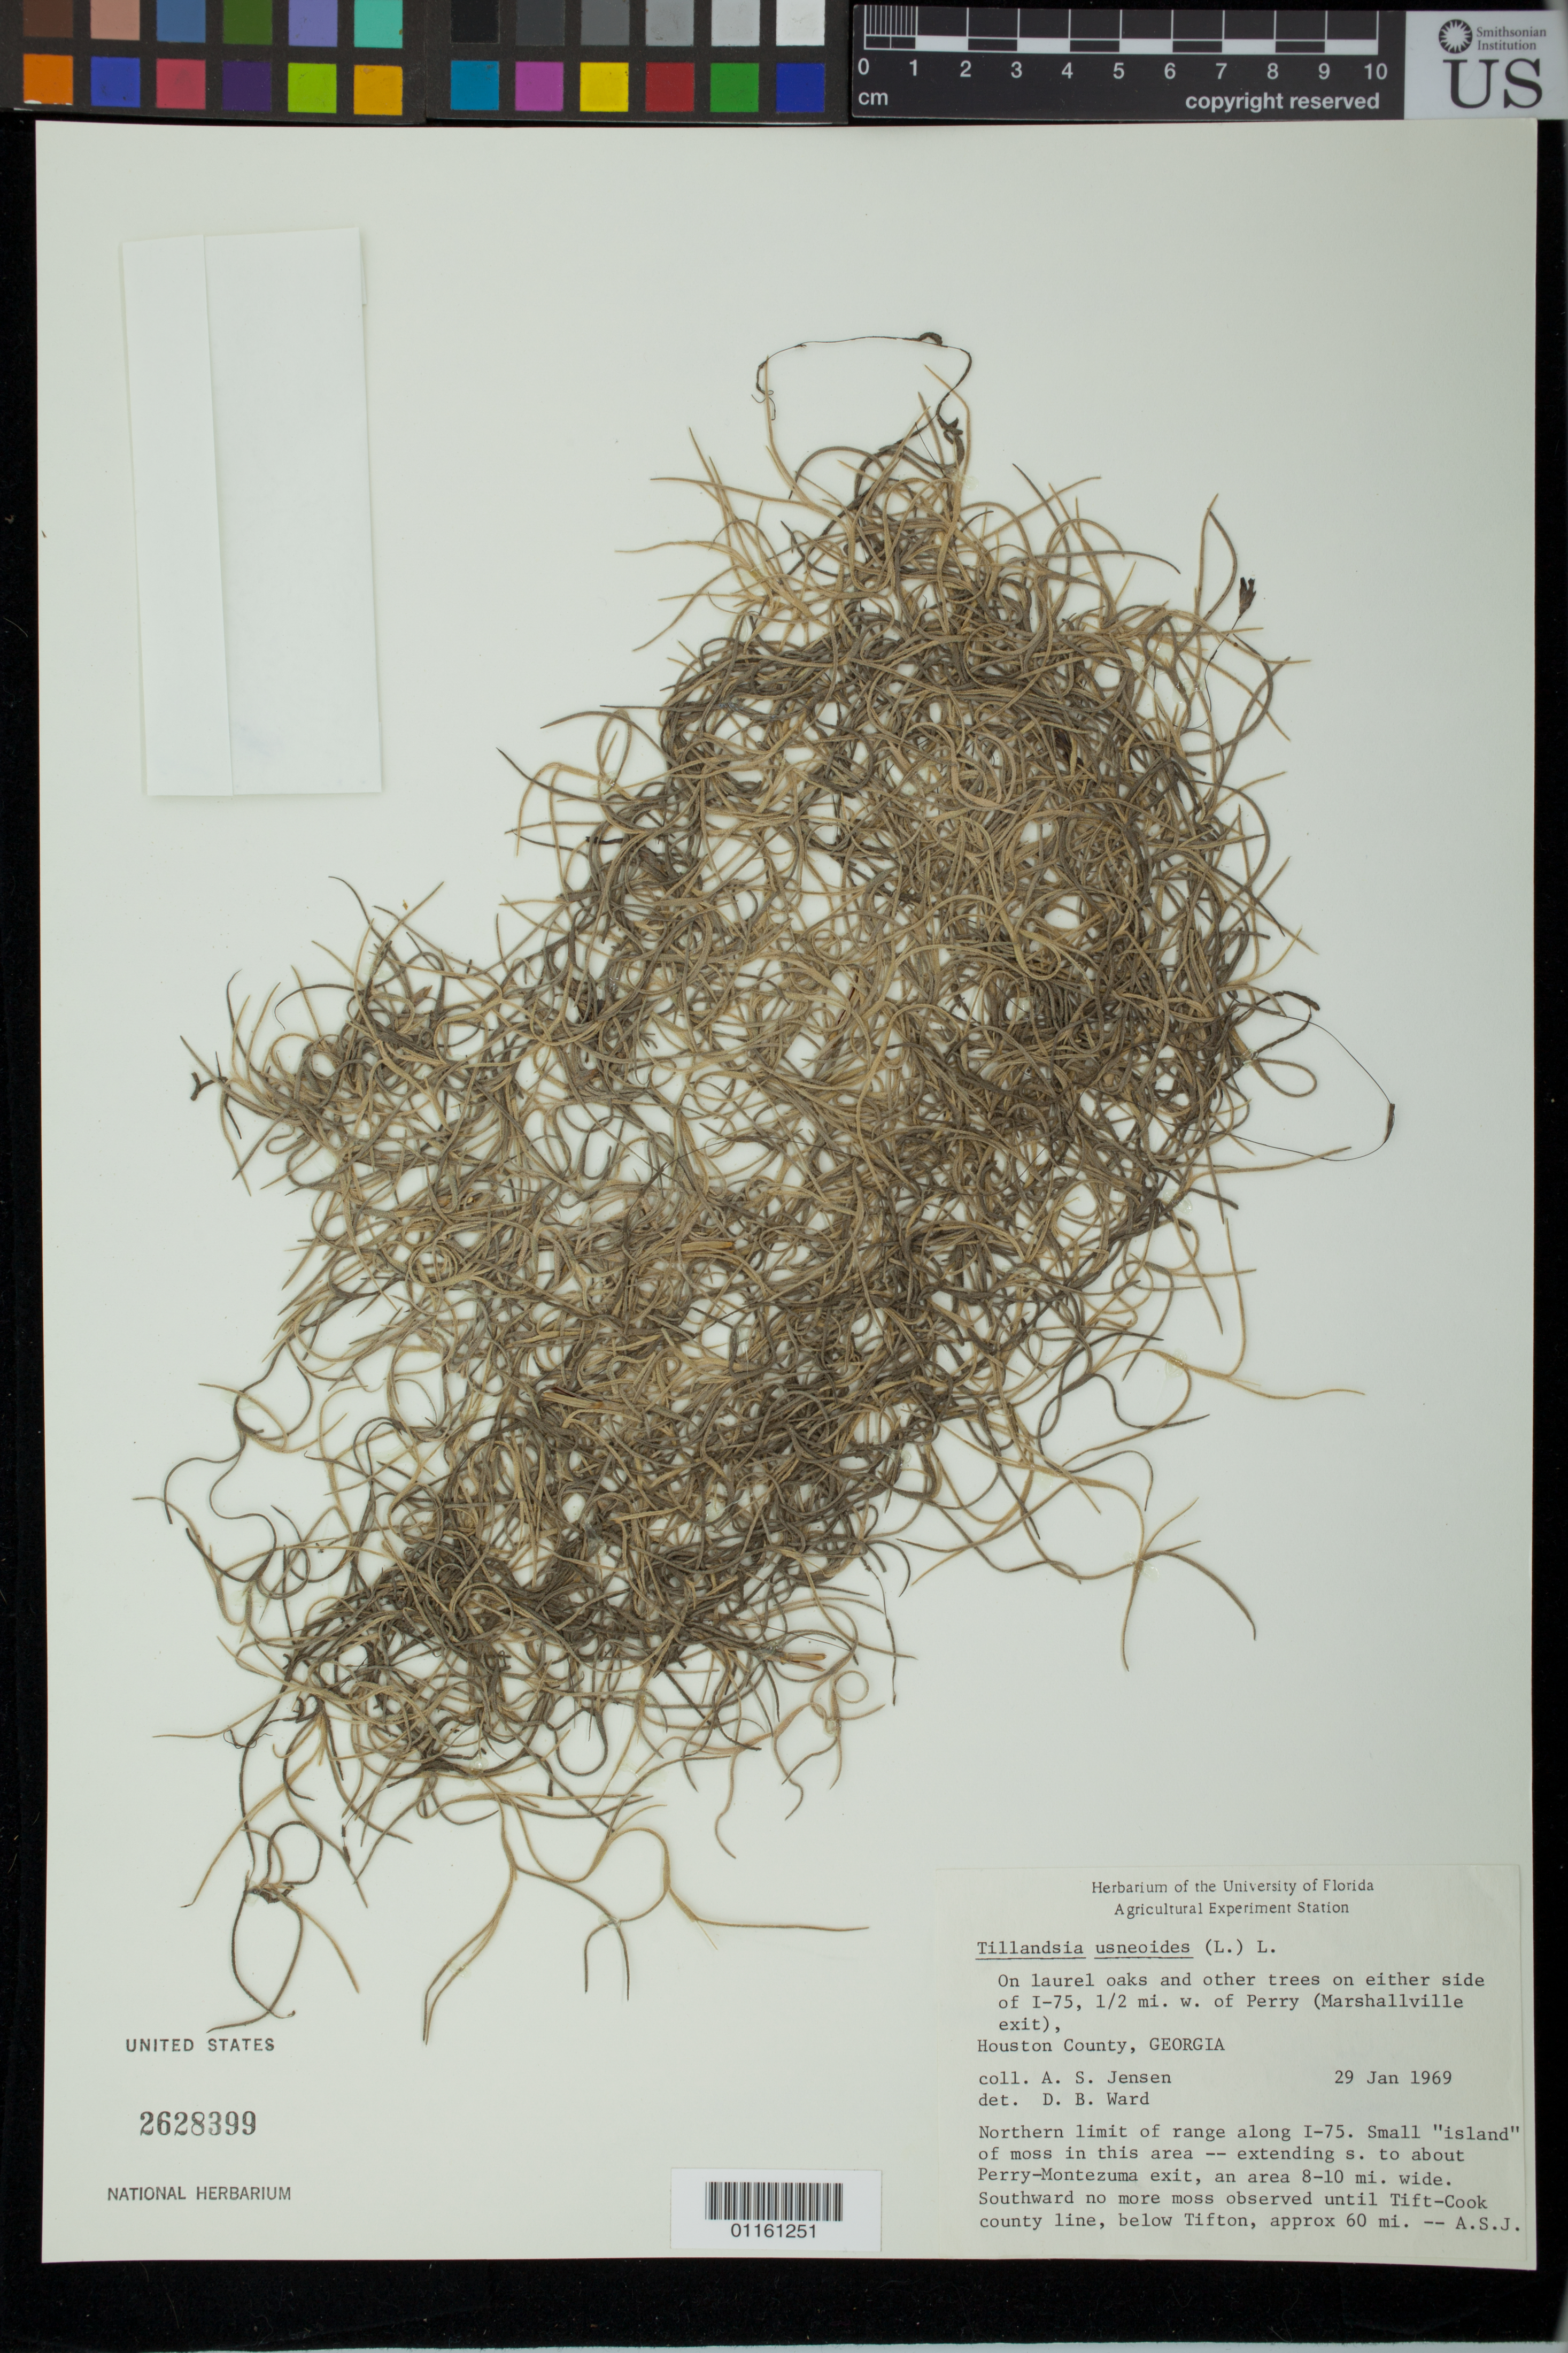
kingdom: Plantae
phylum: Tracheophyta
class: Liliopsida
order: Poales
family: Bromeliaceae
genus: Tillandsia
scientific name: Tillandsia usneoides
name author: (L.) L.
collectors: A. Jensen & D. B. Ward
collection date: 1969-01-29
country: United States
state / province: Georgia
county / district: Houston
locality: On laurel oaks and other trees on either side of I 75, 1/2 mi w. of Perry (Marshallville exit), Northern limit of range along I-75. Small "island" of moss in this area - extending s. to about Perry- Montezuma exit, an 8-10 mi wide. Southward no more moss observed until Tift- Cook county line, below Tifton, approx 60 mi.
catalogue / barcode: US 2628399